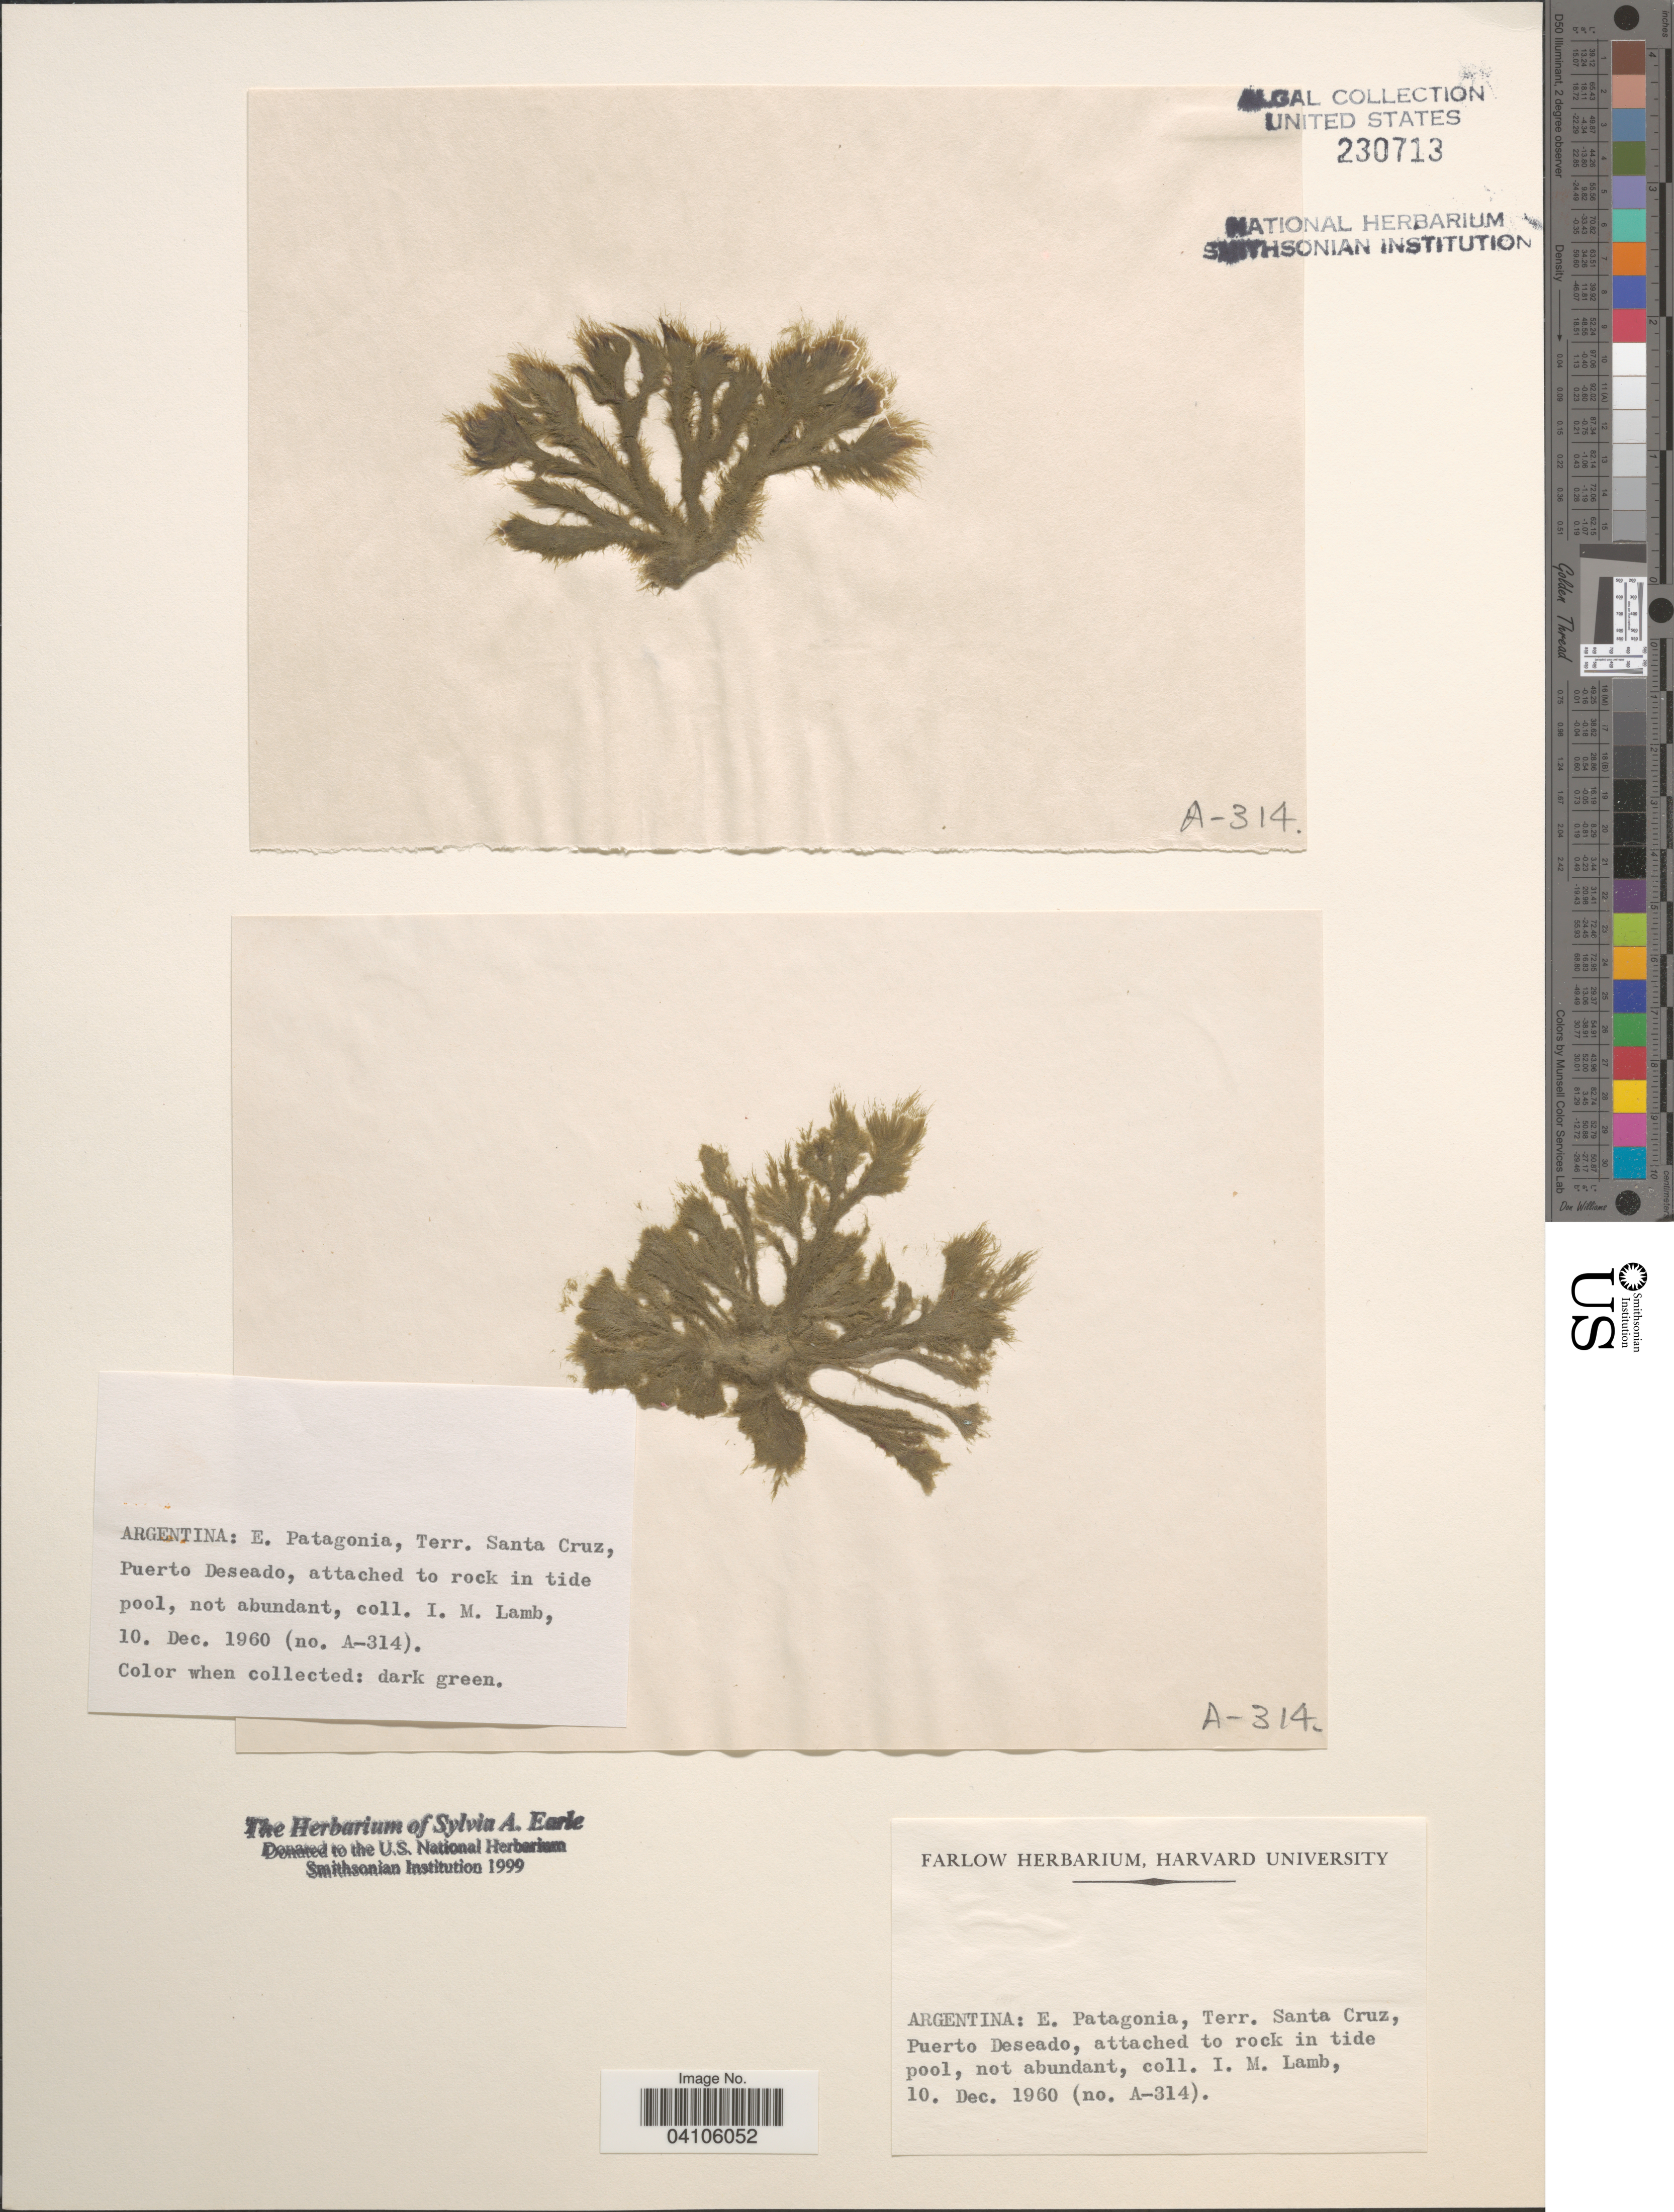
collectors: I. M. Lamb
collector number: A-314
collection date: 1960-12-10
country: Argentina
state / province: Santa Cruz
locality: E. Patagonia, Terr. Santa Cruz, Puerto Deseado.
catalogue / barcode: US 230713